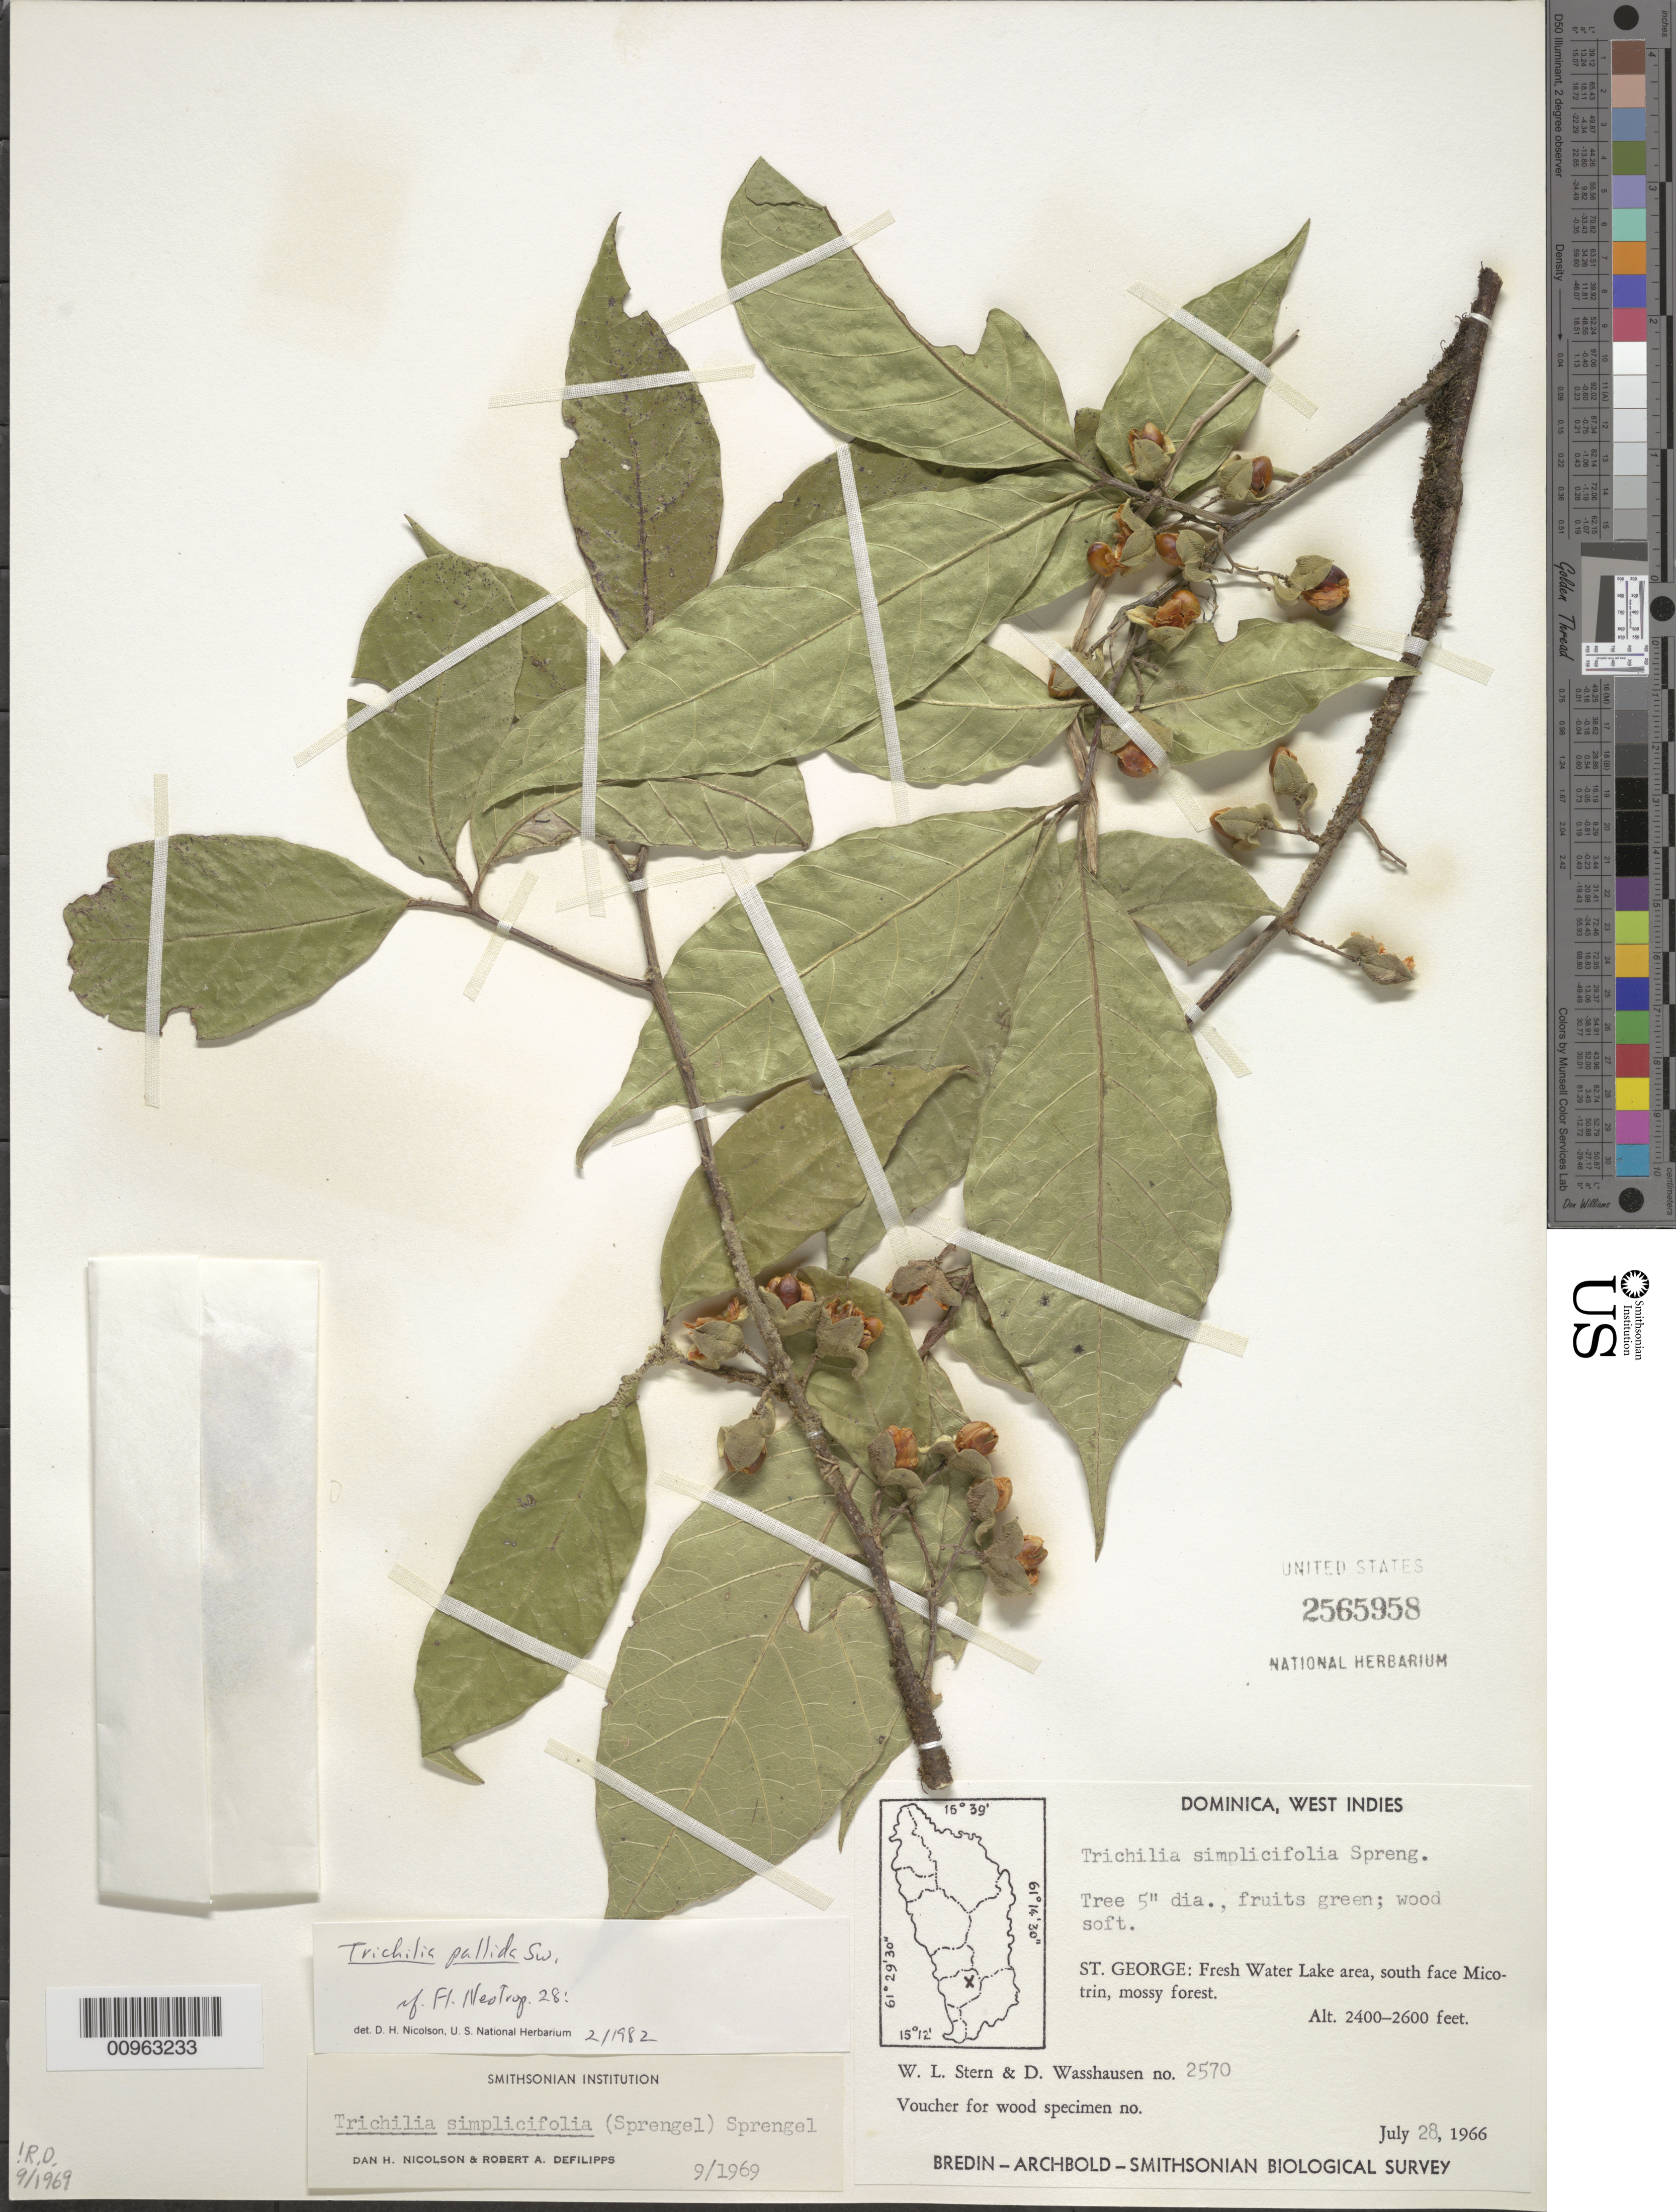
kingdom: Plantae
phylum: Tracheophyta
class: Magnoliopsida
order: Sapindales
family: Meliaceae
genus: Trichilia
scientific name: Trichilia pallida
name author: Sw.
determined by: Nicolson, Dan H.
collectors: W. L. Stern & D. C. Wasshausen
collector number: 2570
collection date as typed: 28 Jul 1966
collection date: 1966-07-28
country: Dominica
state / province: St. George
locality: Fresh Water Lake area, south face Micotrin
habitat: Mossy forest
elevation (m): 732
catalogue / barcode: US 2565958